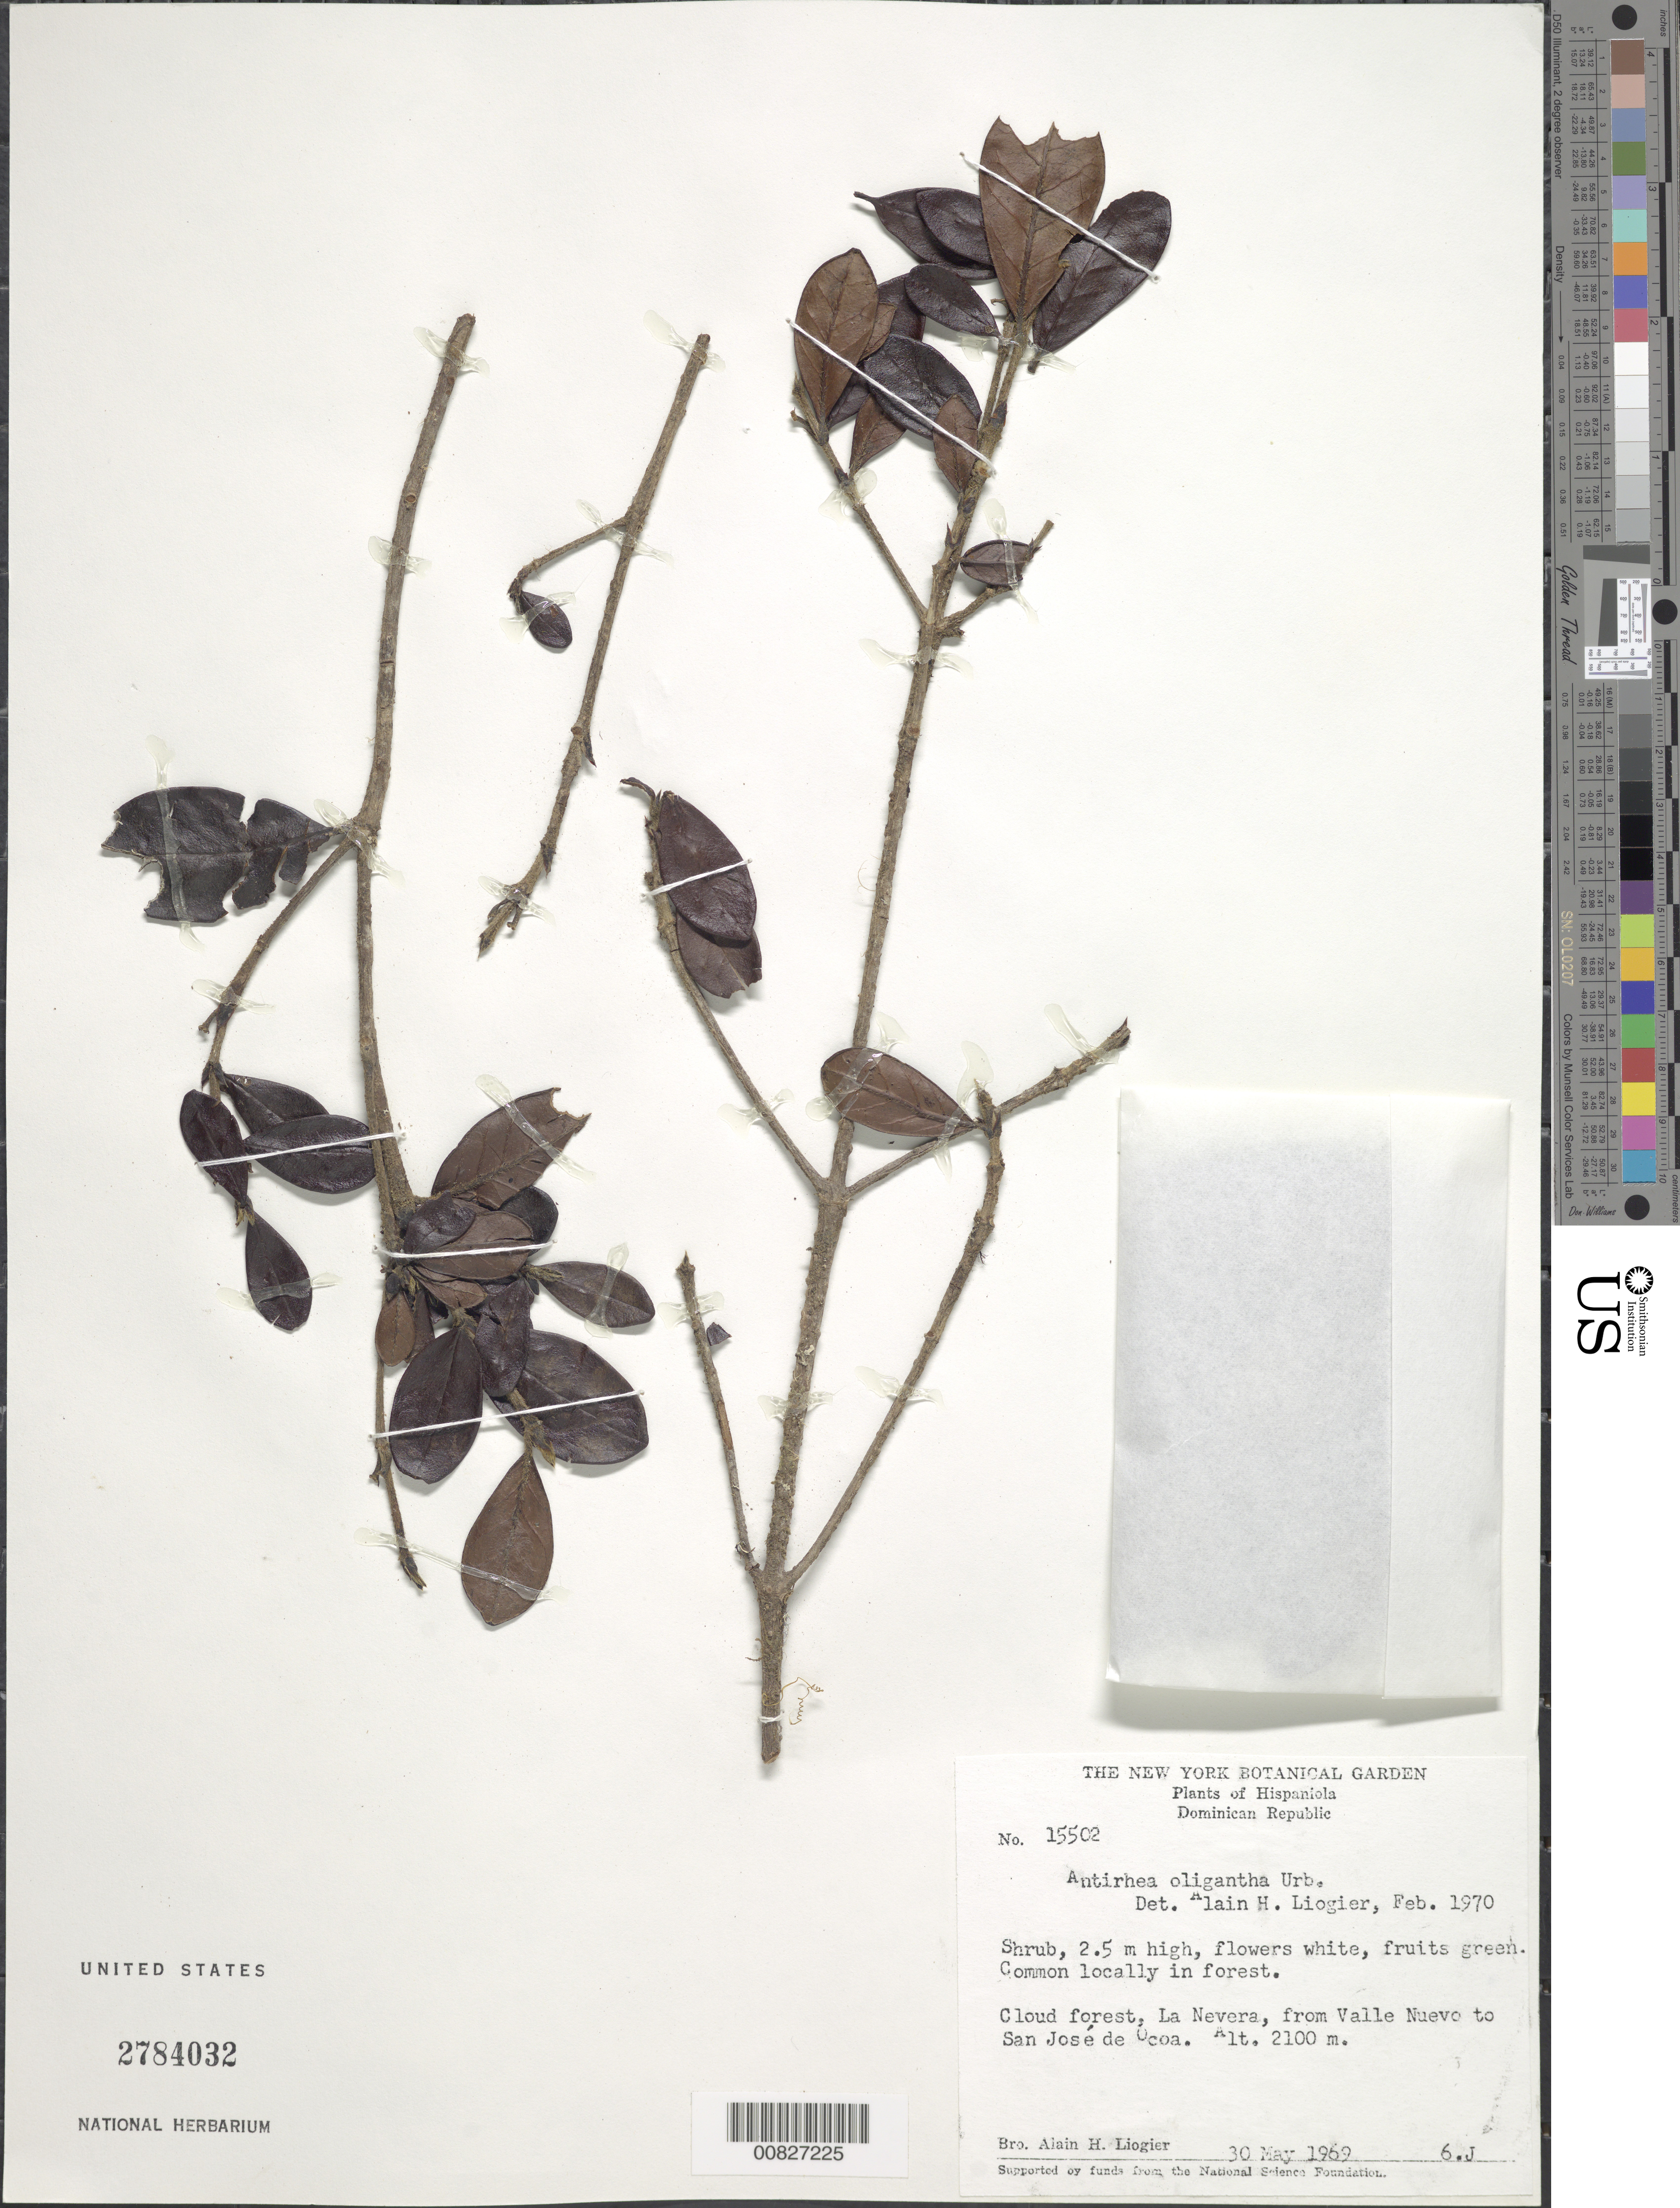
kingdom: Plantae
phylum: Tracheophyta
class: Magnoliopsida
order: Gentianales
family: Rubiaceae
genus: Stenostomum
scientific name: Stenostomum oliganthum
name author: (Urb.) Borhidi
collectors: A. H. Liogier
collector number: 15502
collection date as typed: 30 May 1969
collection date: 1969-05-30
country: Dominican Republic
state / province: Peravia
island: Hispaniola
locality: La Nevera, from Valle Nuevo to San José de Ocoa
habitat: Cloud forest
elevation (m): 2100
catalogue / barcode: US 2784032